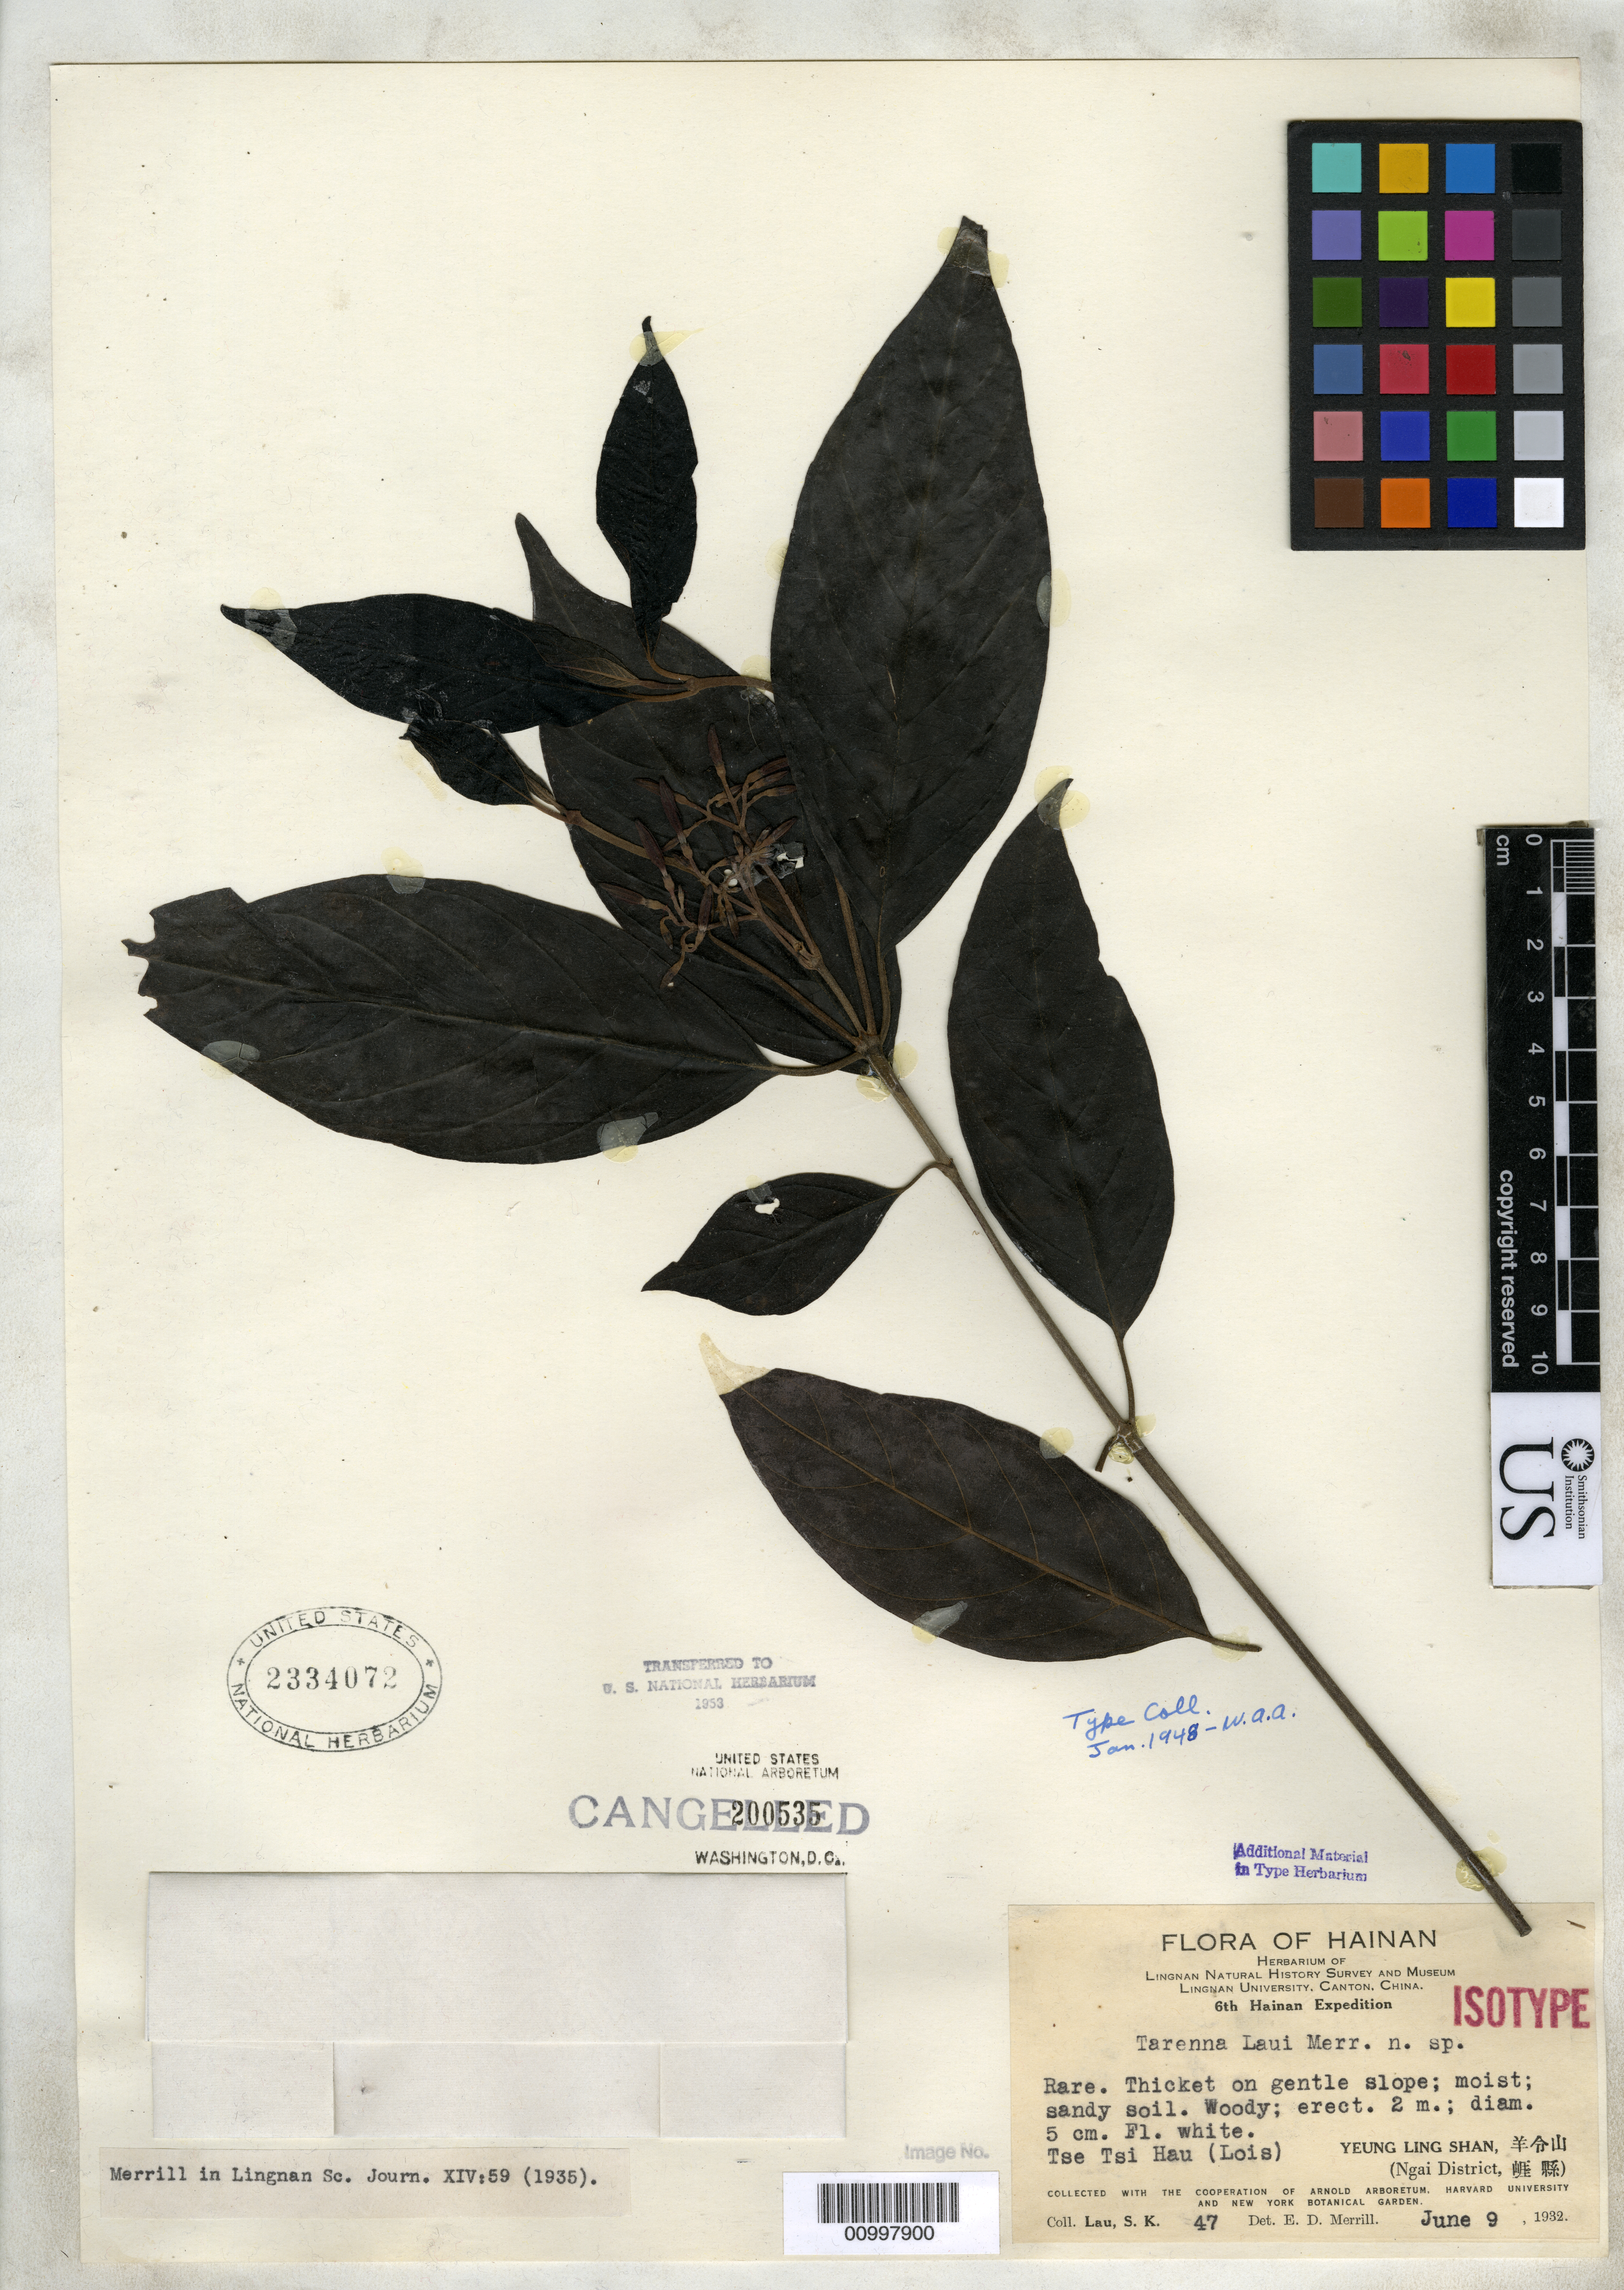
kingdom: Plantae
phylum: Tracheophyta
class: Magnoliopsida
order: Gentianales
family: Rubiaceae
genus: Tarenna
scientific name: Tarenna laui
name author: Merr.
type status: Isotype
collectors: S. K. Lau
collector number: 47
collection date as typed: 09 Jun 1932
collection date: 1932-06-09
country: China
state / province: Guangdong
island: Hainan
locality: Yeung Ling Shan,Ngai District.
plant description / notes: Specimen ex U.S. National Arboretum, transferred to U.S. National Herbarium, 1953.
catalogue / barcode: US 2334072